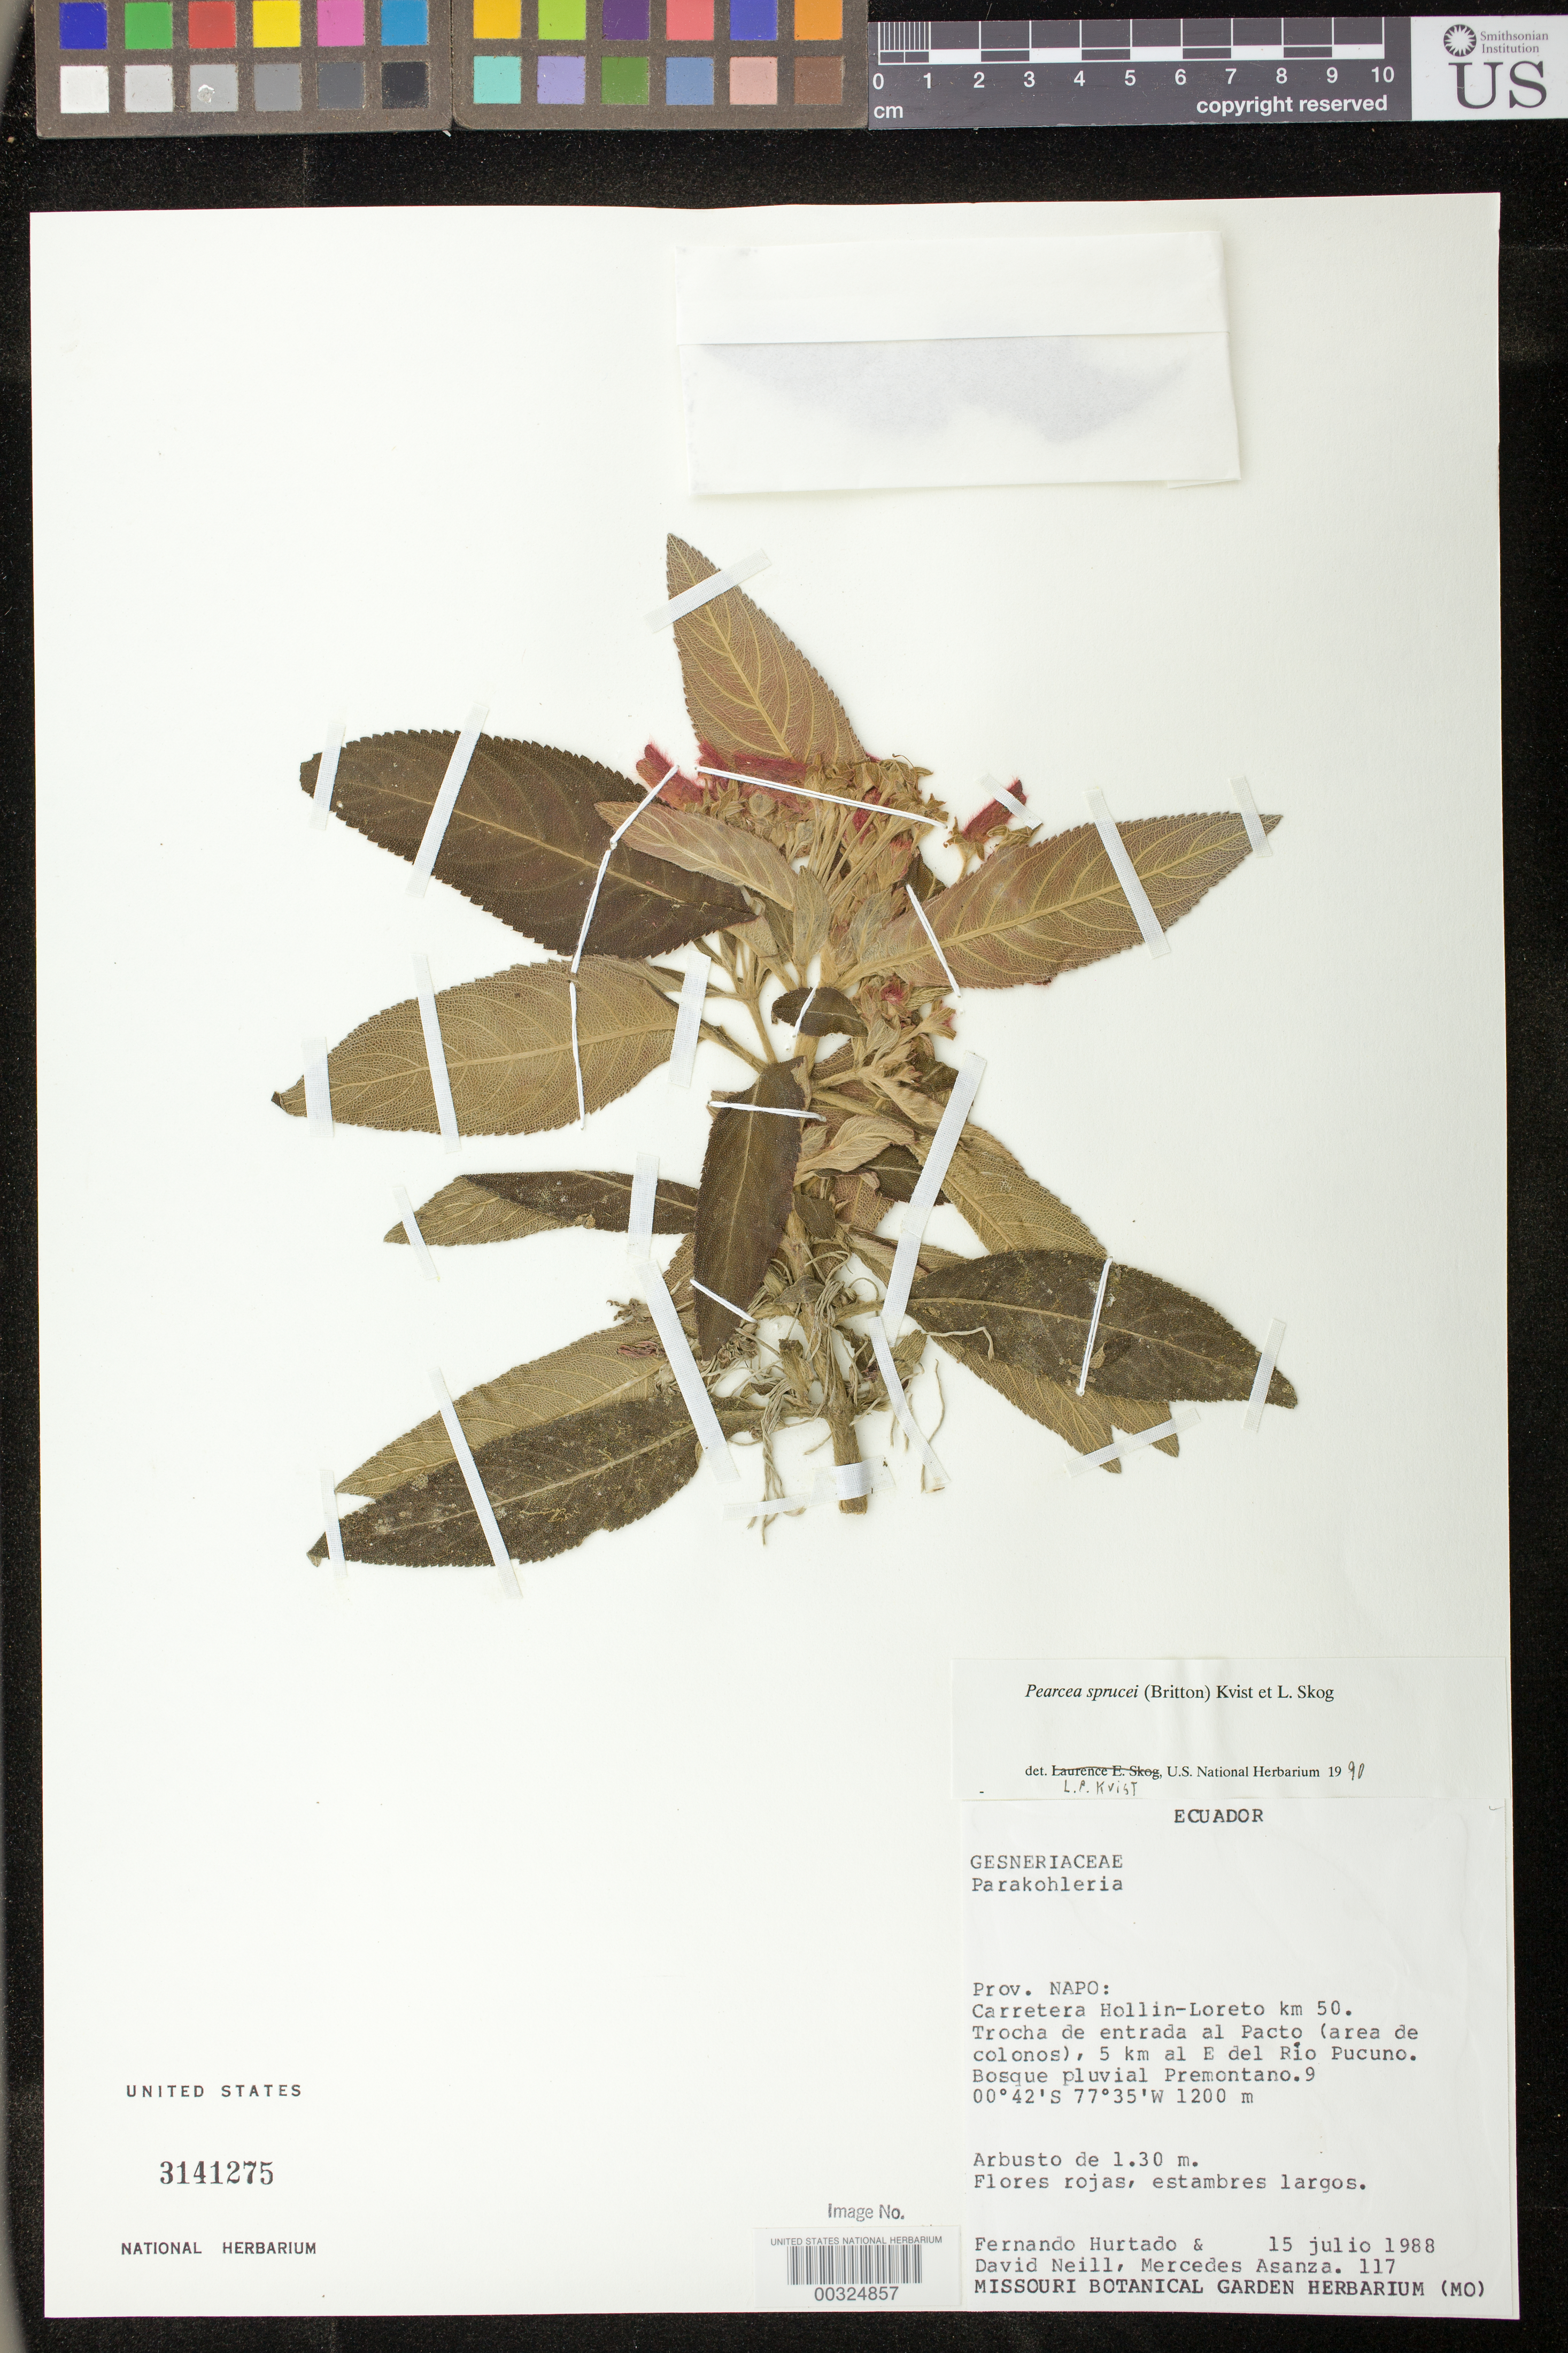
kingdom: Plantae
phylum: Tracheophyta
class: Magnoliopsida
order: Lamiales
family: Gesneriaceae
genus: Pearcea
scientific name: Pearcea sprucei var. sprucei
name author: (Britton ex Rusby) L.P. Kvist & L.E. Skog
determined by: Clark, J. L., (SEL), The Marie Selby Botanical Garden (UNITED STATES)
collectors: F. Hurtado, D. A. Neill & M. Asanza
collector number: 117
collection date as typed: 15 Jul 1988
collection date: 1988-07-15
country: Ecuador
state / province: Napo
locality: Hollin - Loreto highway km 50, ...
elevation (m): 1200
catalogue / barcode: US 3141275